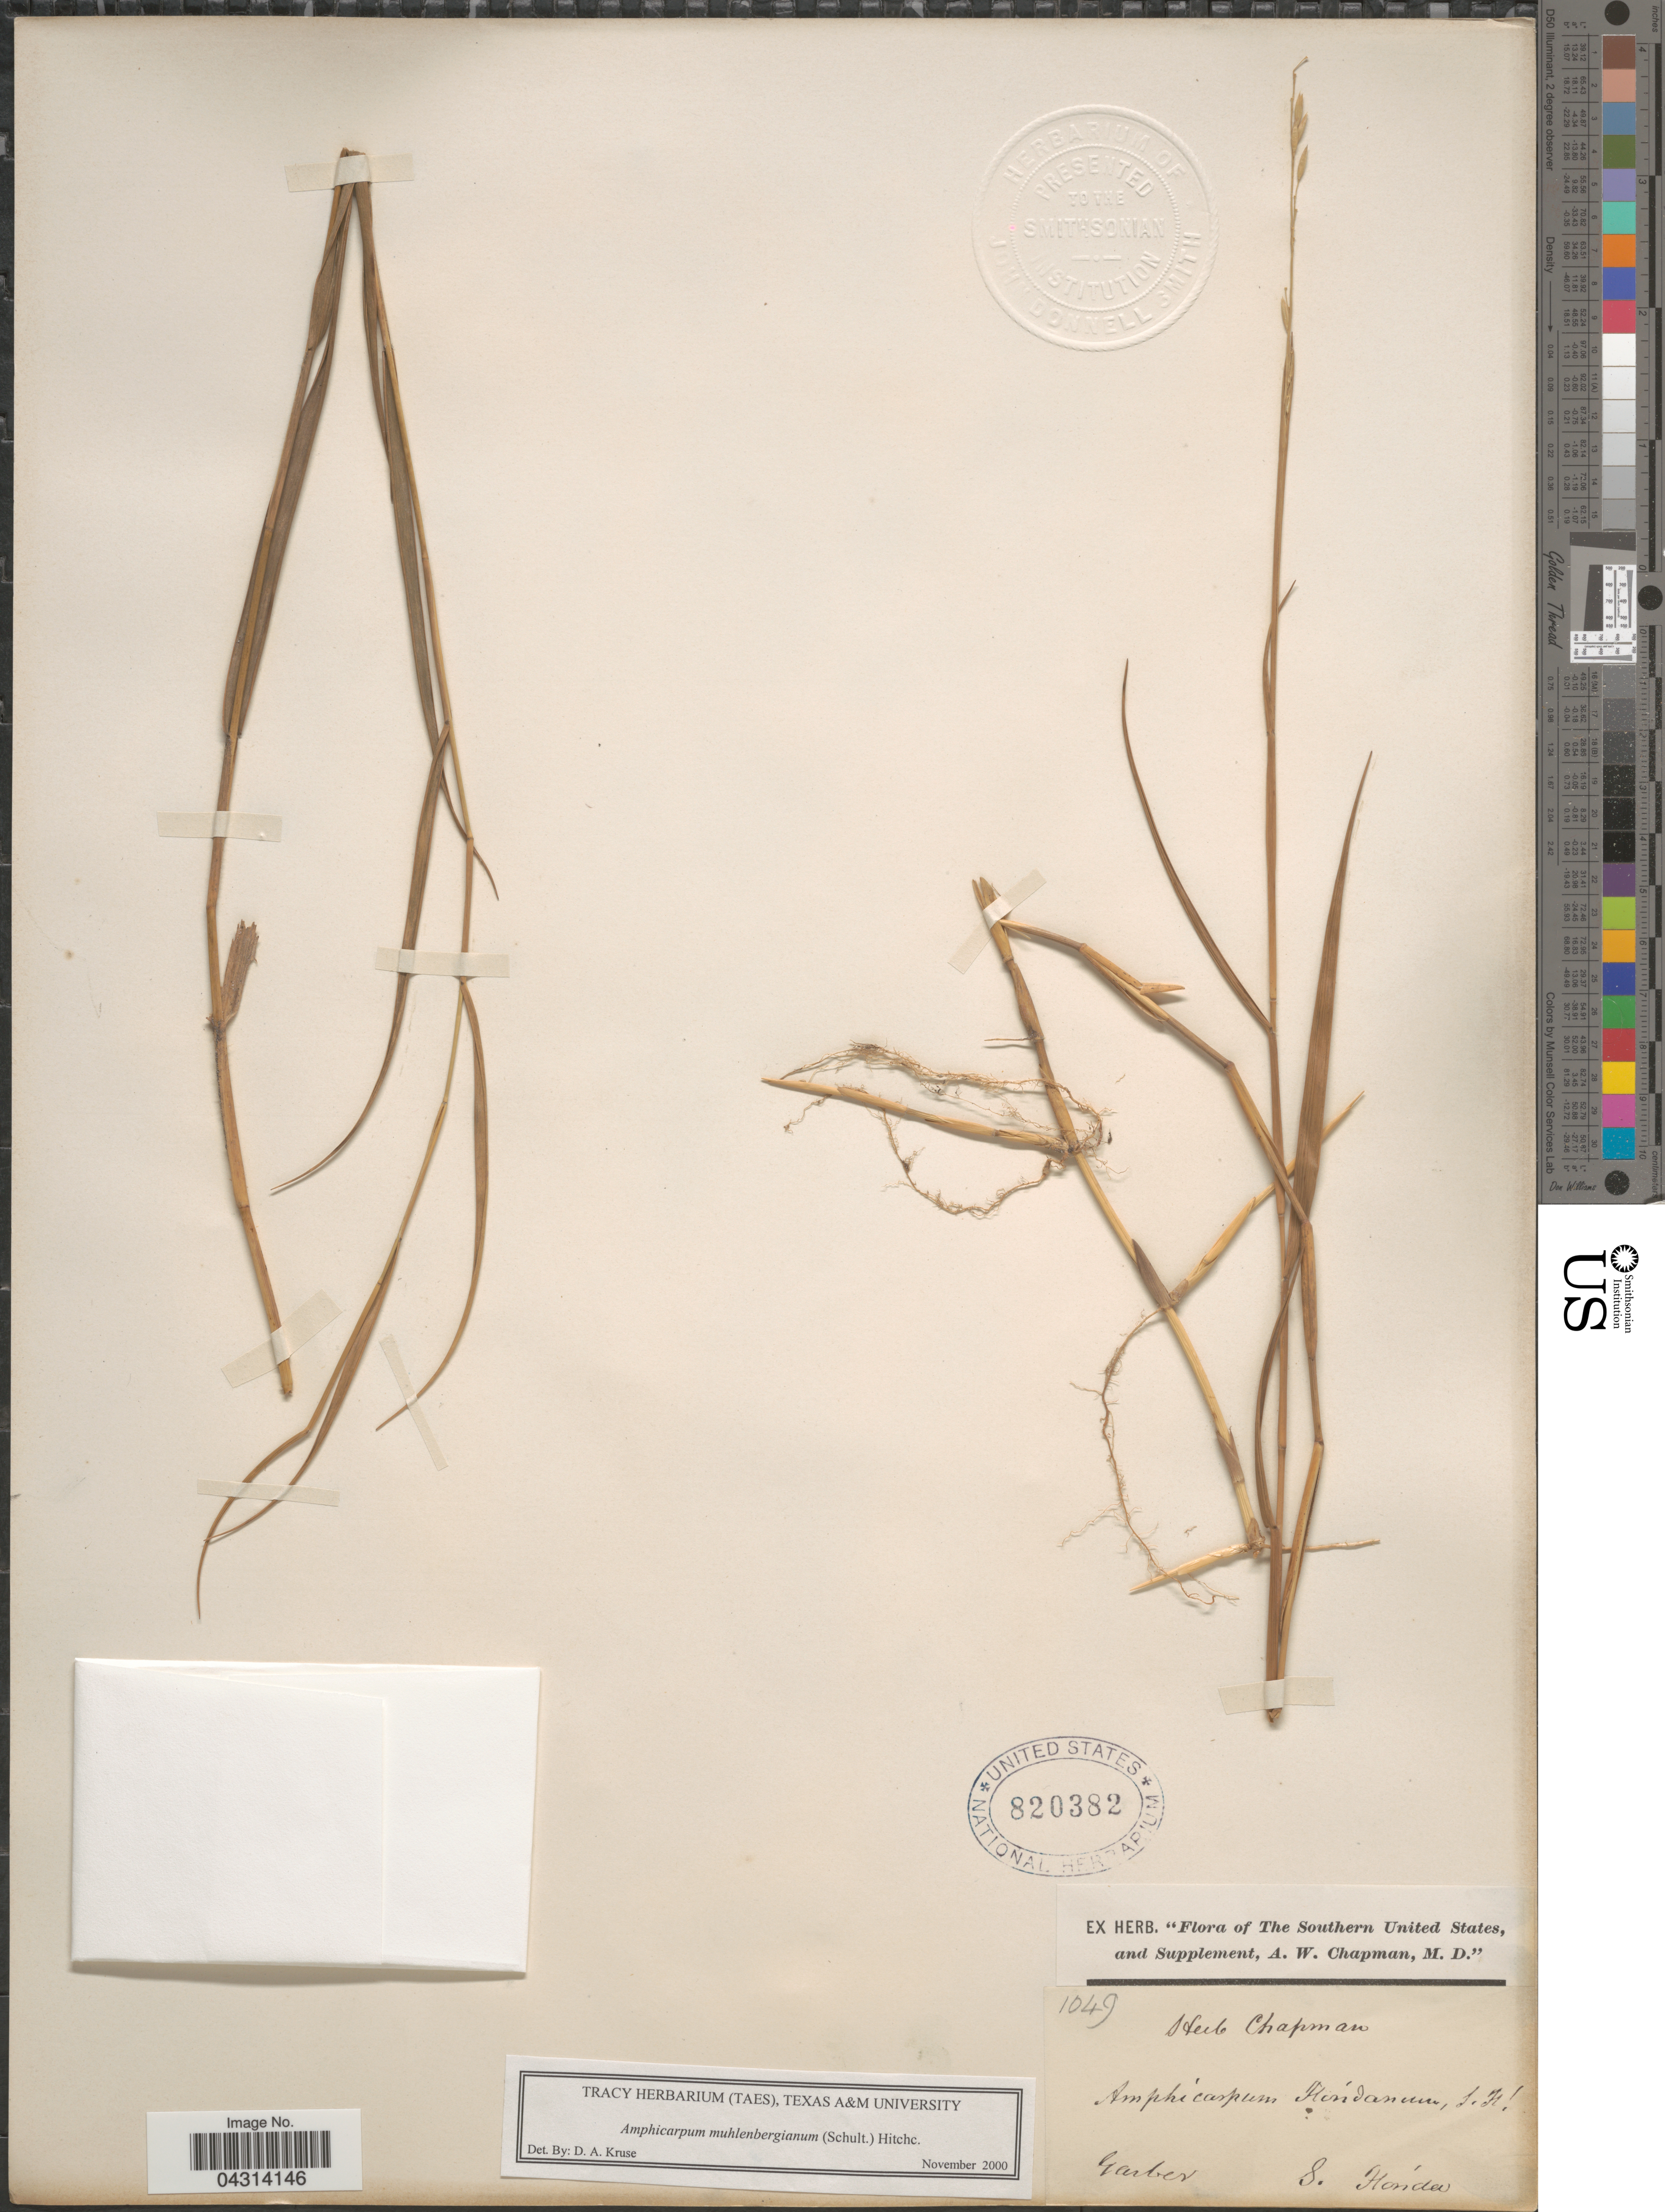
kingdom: Plantae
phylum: Tracheophyta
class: Liliopsida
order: Poales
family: Poaceae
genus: Amphicarpum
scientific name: Amphicarpum muhlenbergianum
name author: (Schult.) Hitchc.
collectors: ex herb. Chapman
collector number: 1049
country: United States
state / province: Florida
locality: Garber. S. Florida. The Southern United States.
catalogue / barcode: US 820382